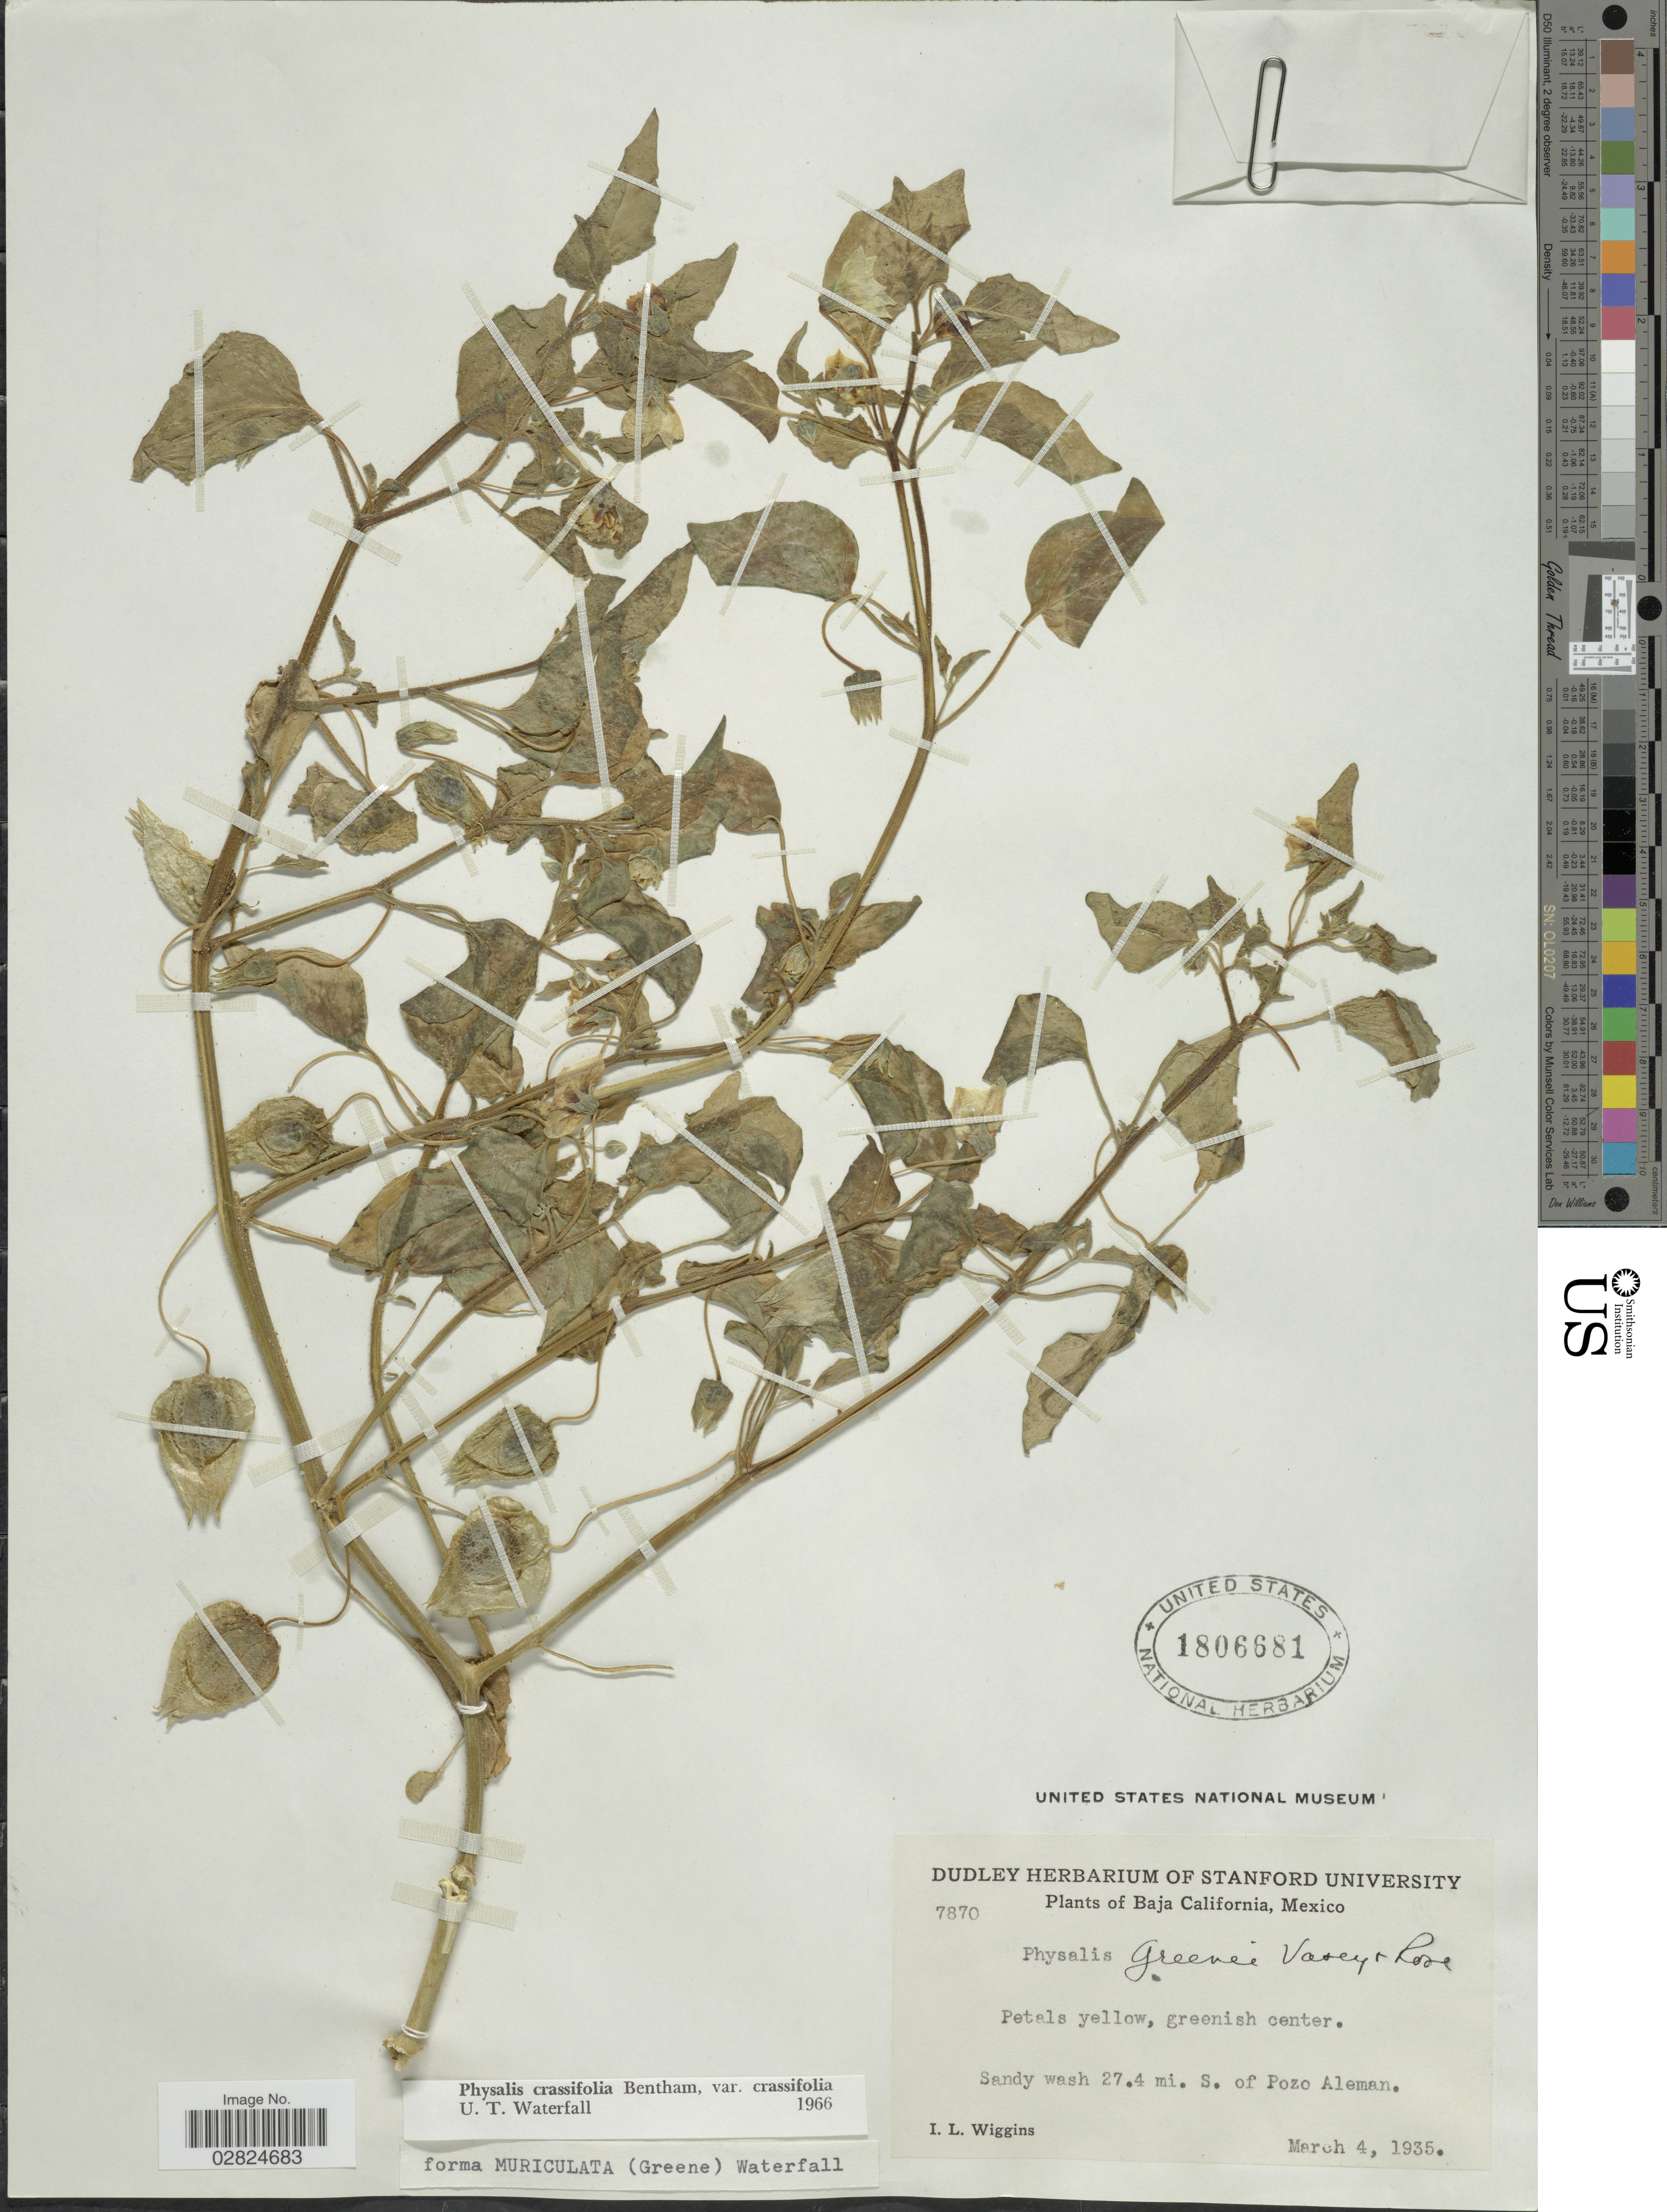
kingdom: Plantae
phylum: Tracheophyta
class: Magnoliopsida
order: Solanales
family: Solanaceae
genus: Physalis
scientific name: Physalis crassifolia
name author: Benth.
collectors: I. L. Wiggins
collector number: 7870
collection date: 1935-03-04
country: Mexico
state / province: Baja California Sur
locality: Sandy wash 27.4 mi. S. of Pozo Aleman.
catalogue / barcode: US 1806681